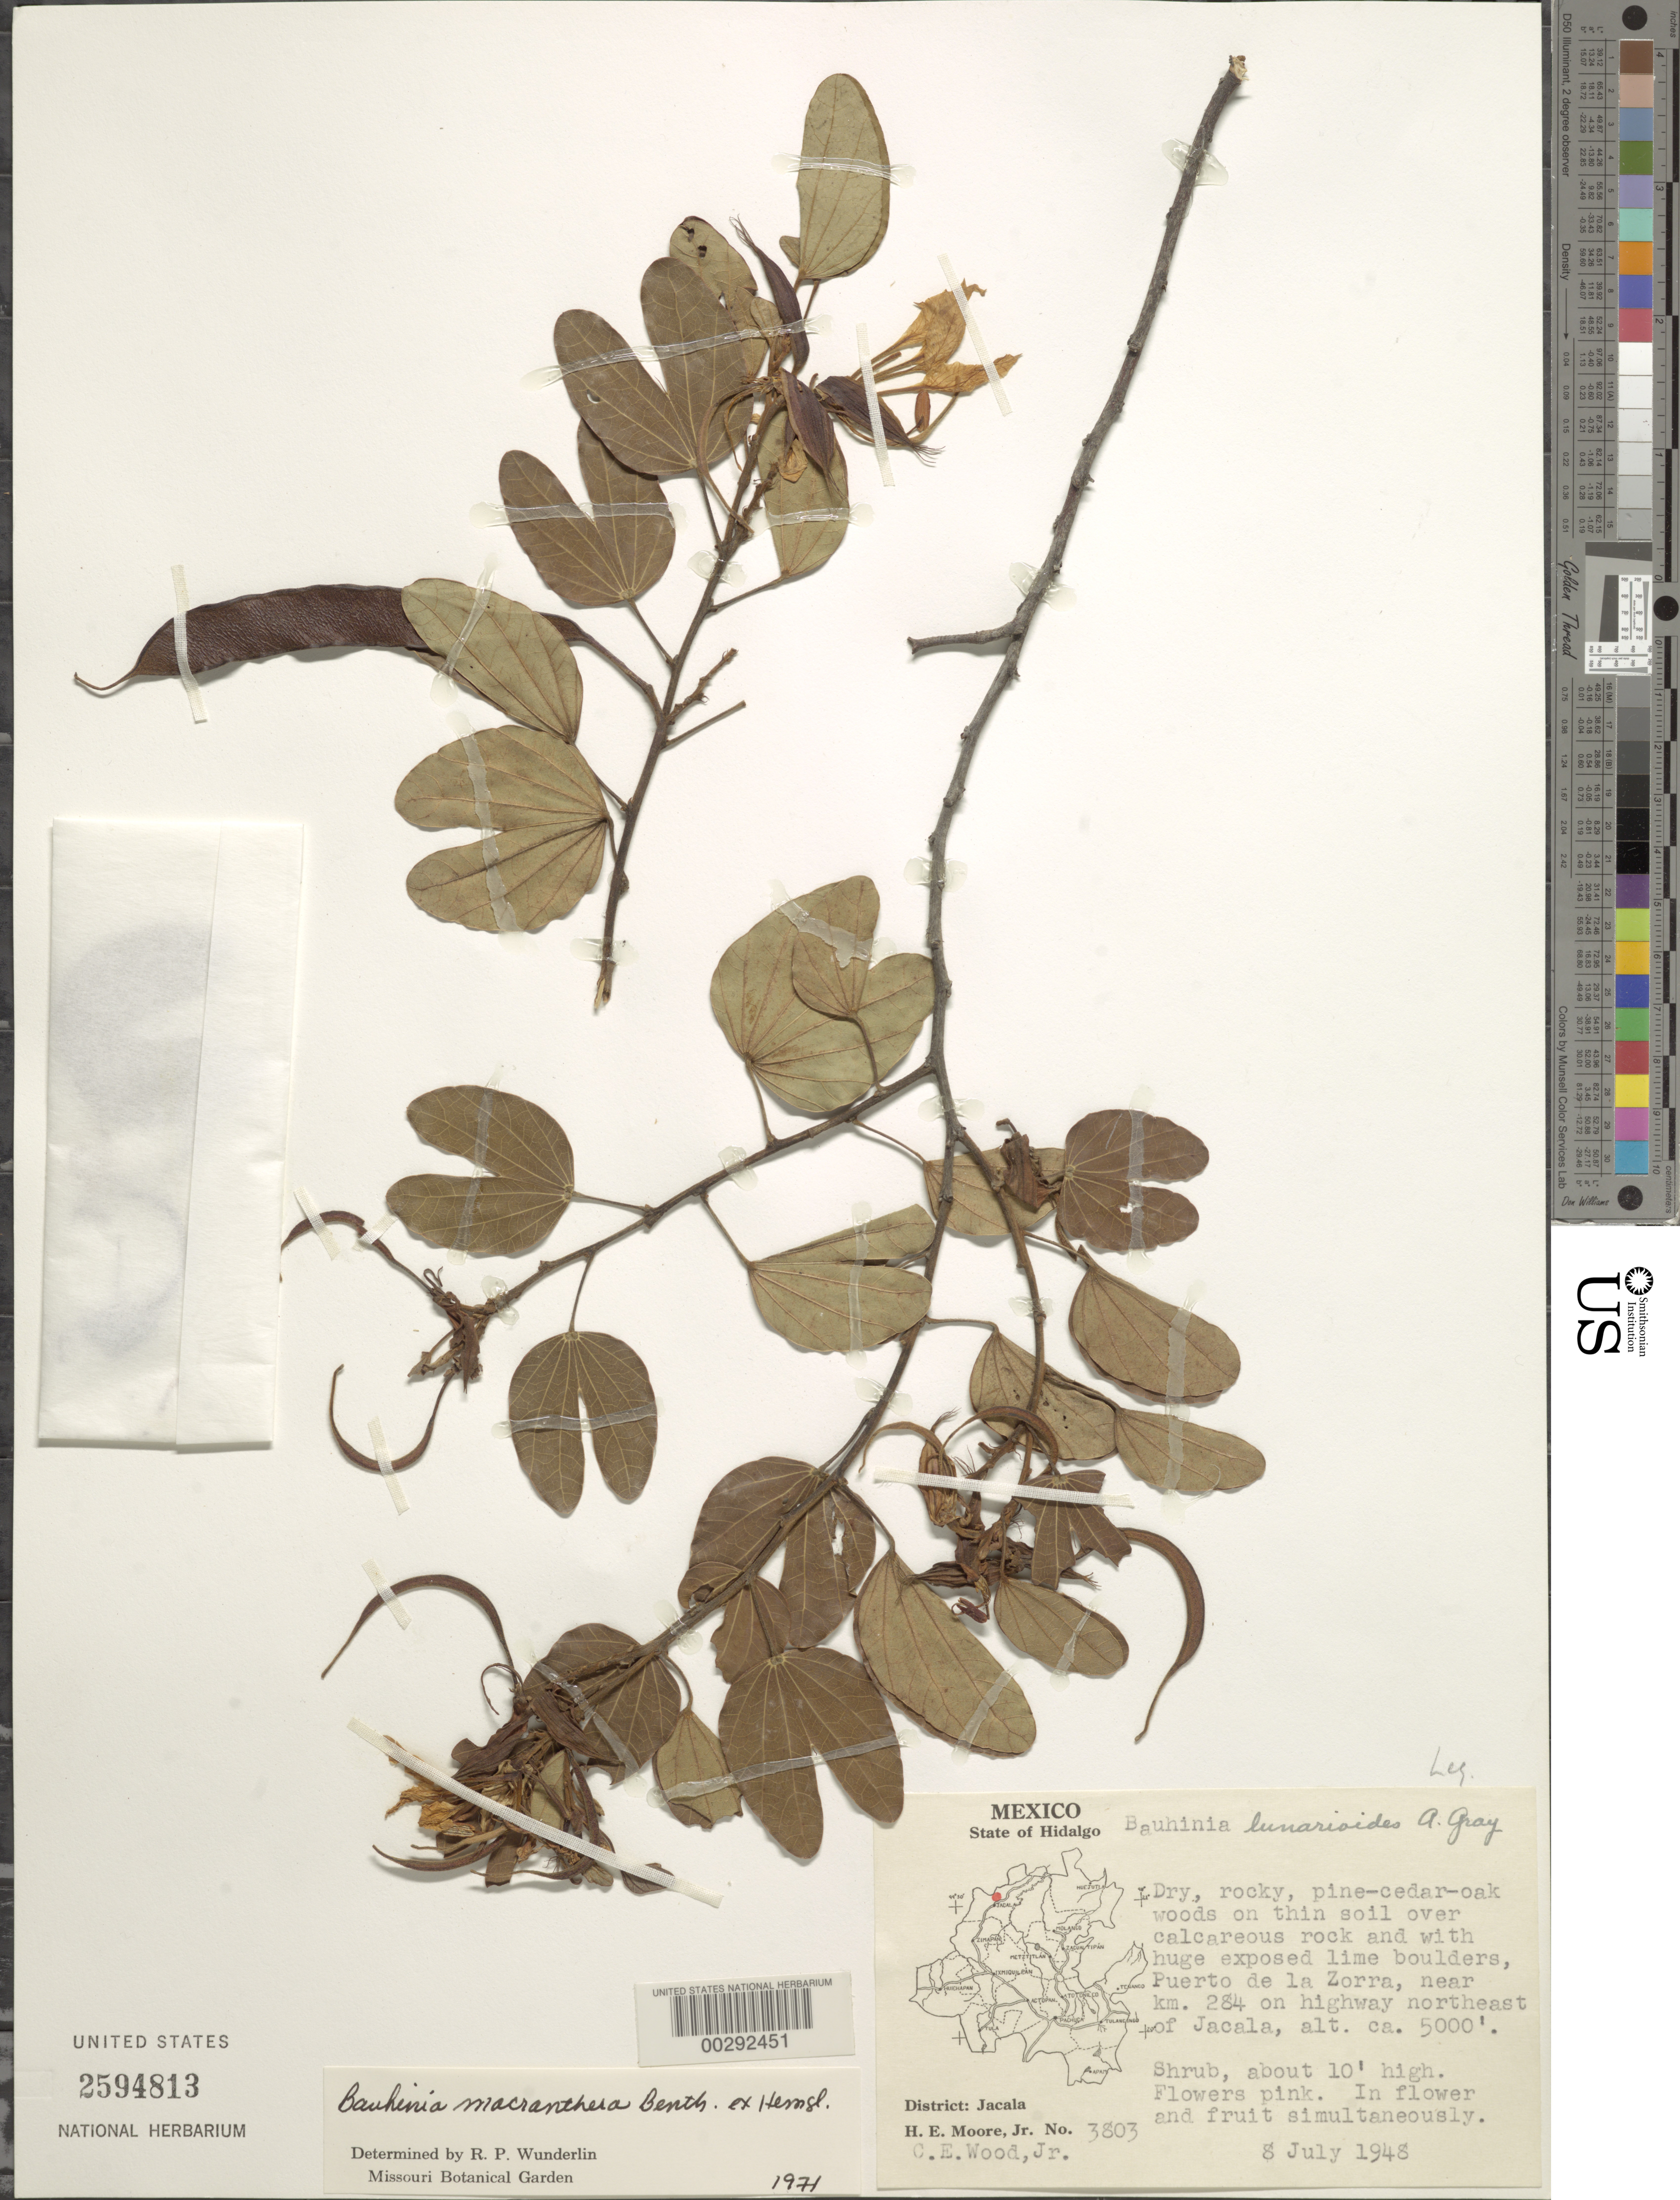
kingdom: Plantae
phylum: Tracheophyta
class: Magnoliopsida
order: Fabales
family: Fabaceae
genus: Bauhinia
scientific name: Bauhinia macranthera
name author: Benth. ex Hemsl.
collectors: H. E. Moore & C. E. Wood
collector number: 3803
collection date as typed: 08 Jul 1948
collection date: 1948-07-08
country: Mexico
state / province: Hidalgo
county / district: Jacala De Ledezma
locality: Puerto de La Zorra, near km 284 on highway NE of Jacala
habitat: Dry rocky woods on thin soil over calcareous rock w/exposed lime boulders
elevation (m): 1524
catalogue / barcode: US 2594813